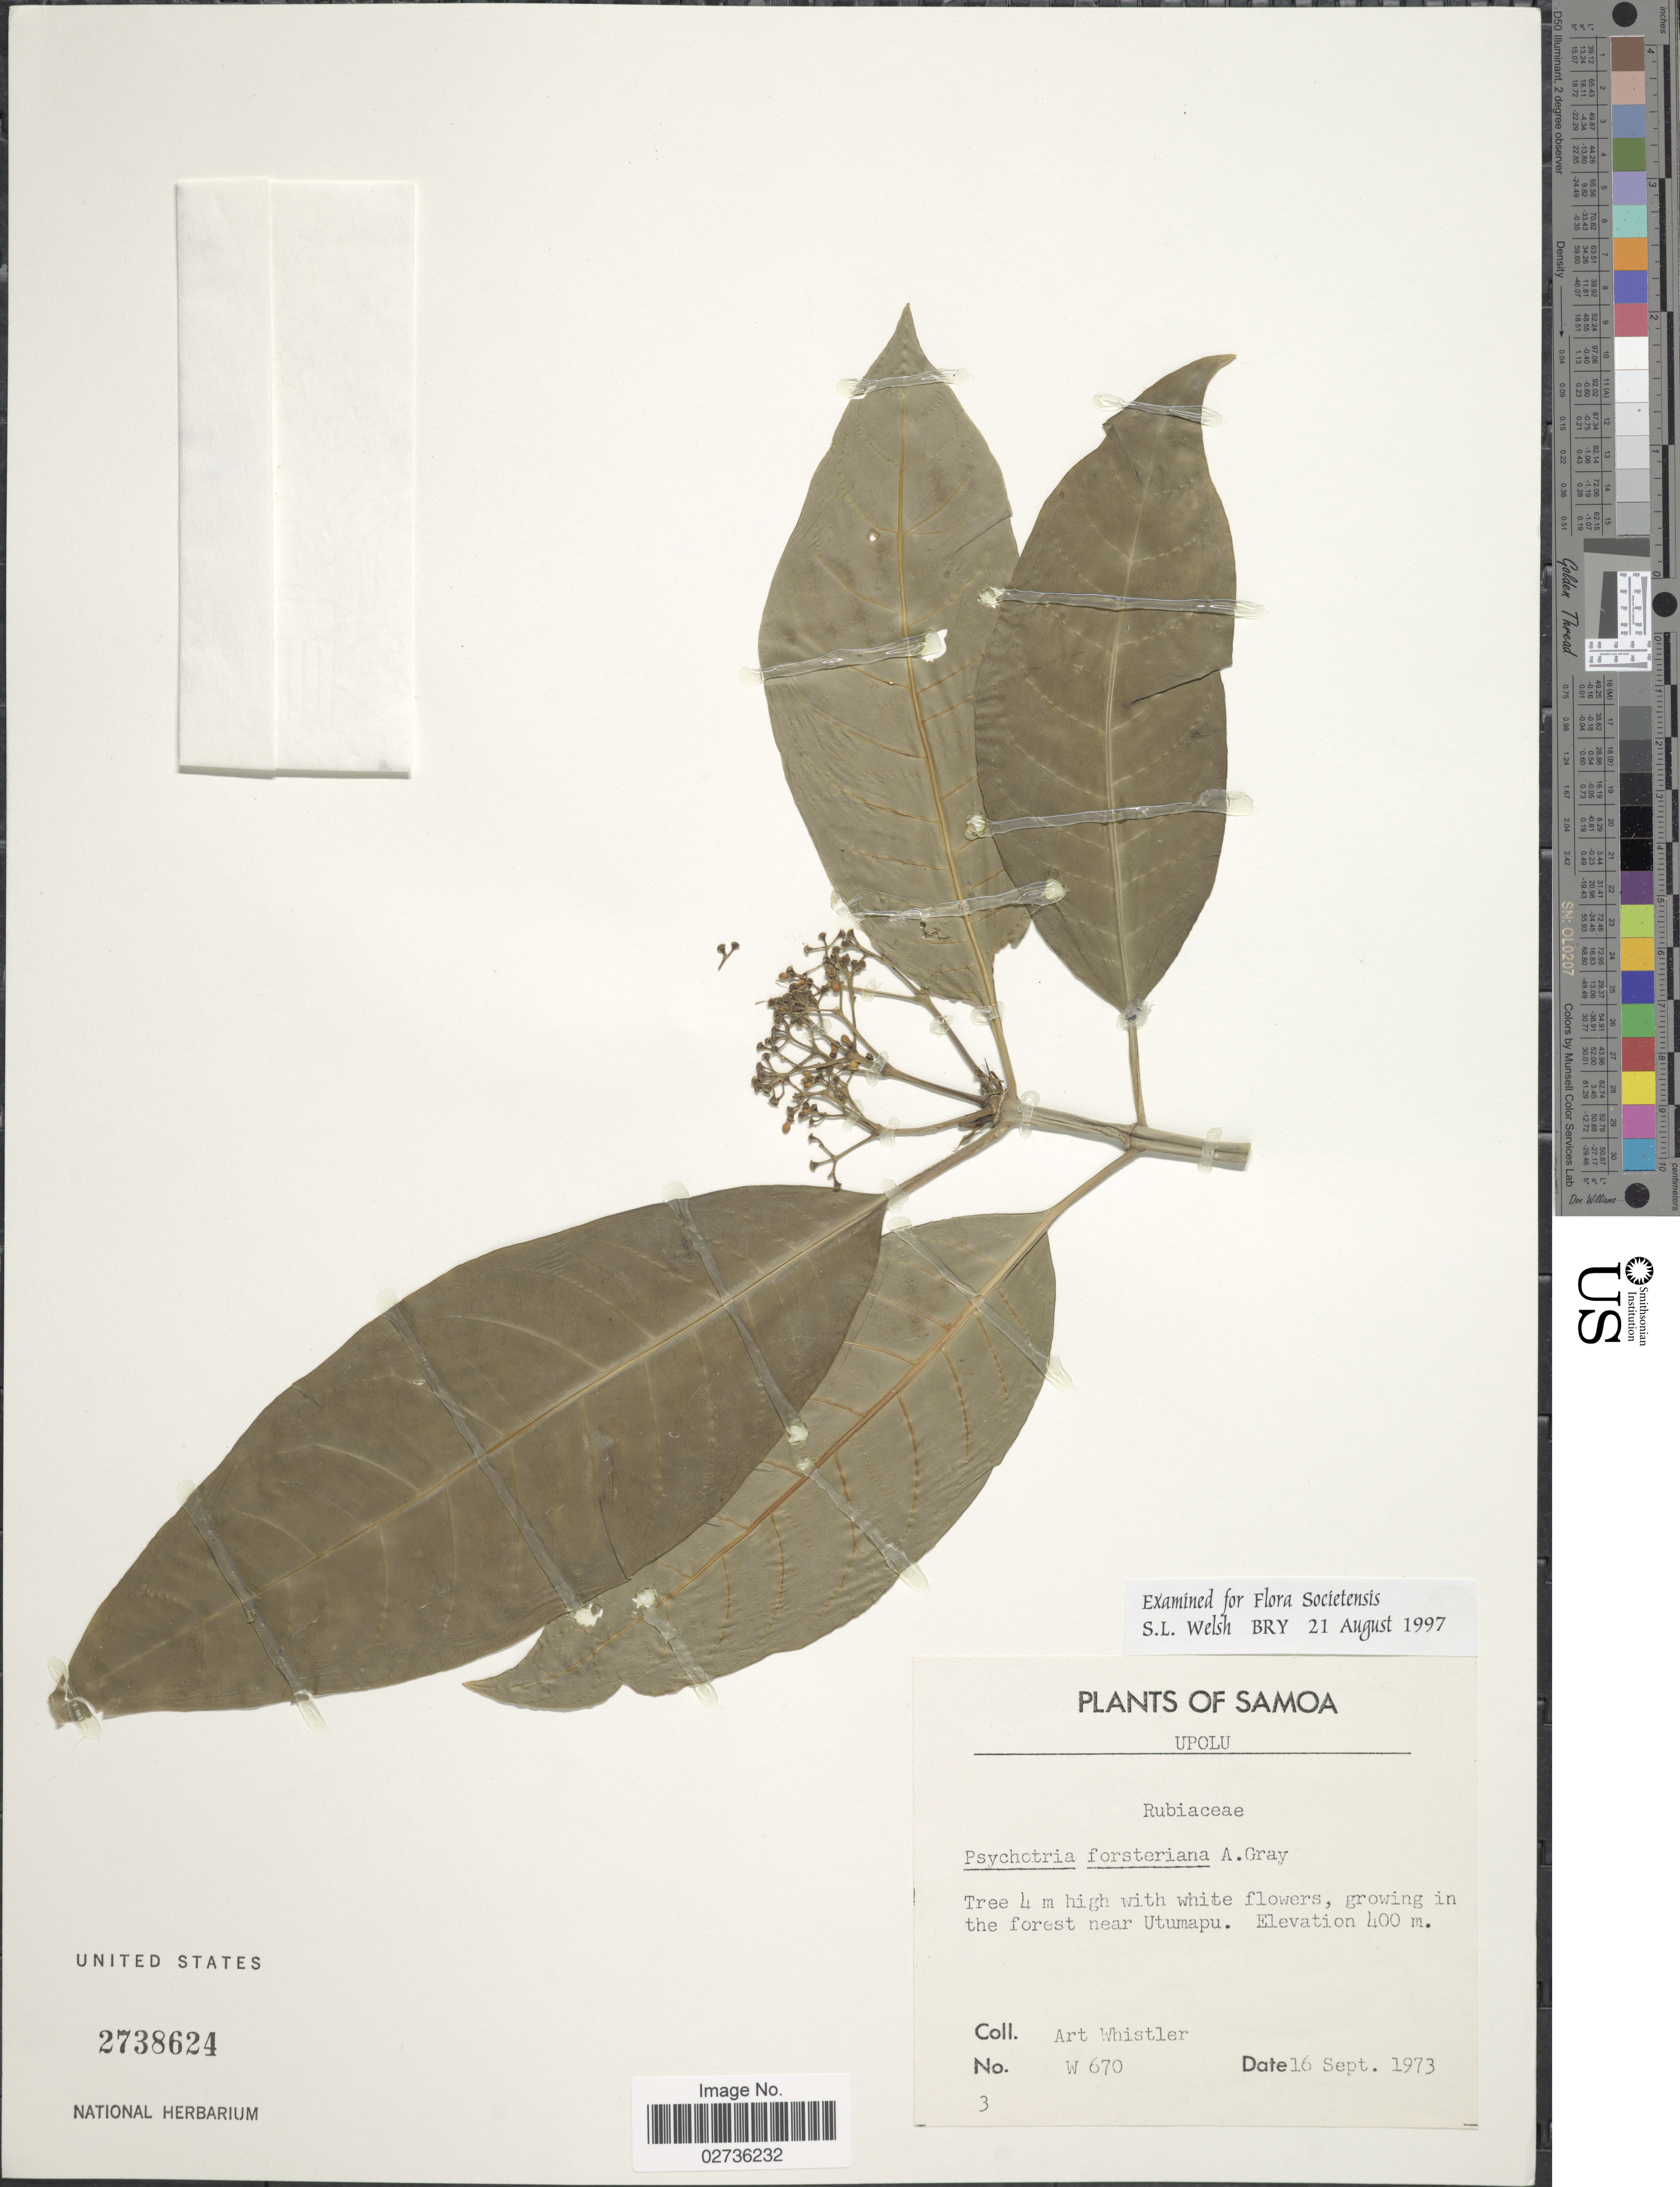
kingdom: Plantae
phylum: Tracheophyta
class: Magnoliopsida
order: Gentianales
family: Rubiaceae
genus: Psychotria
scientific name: Psychotria forsteriana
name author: A. Gray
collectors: A. Whistler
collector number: W 670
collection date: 1973-09-16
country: Samoa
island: Upolu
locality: Upolu. Growing in the forest near Utumapu.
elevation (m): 400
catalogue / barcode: US 2738624